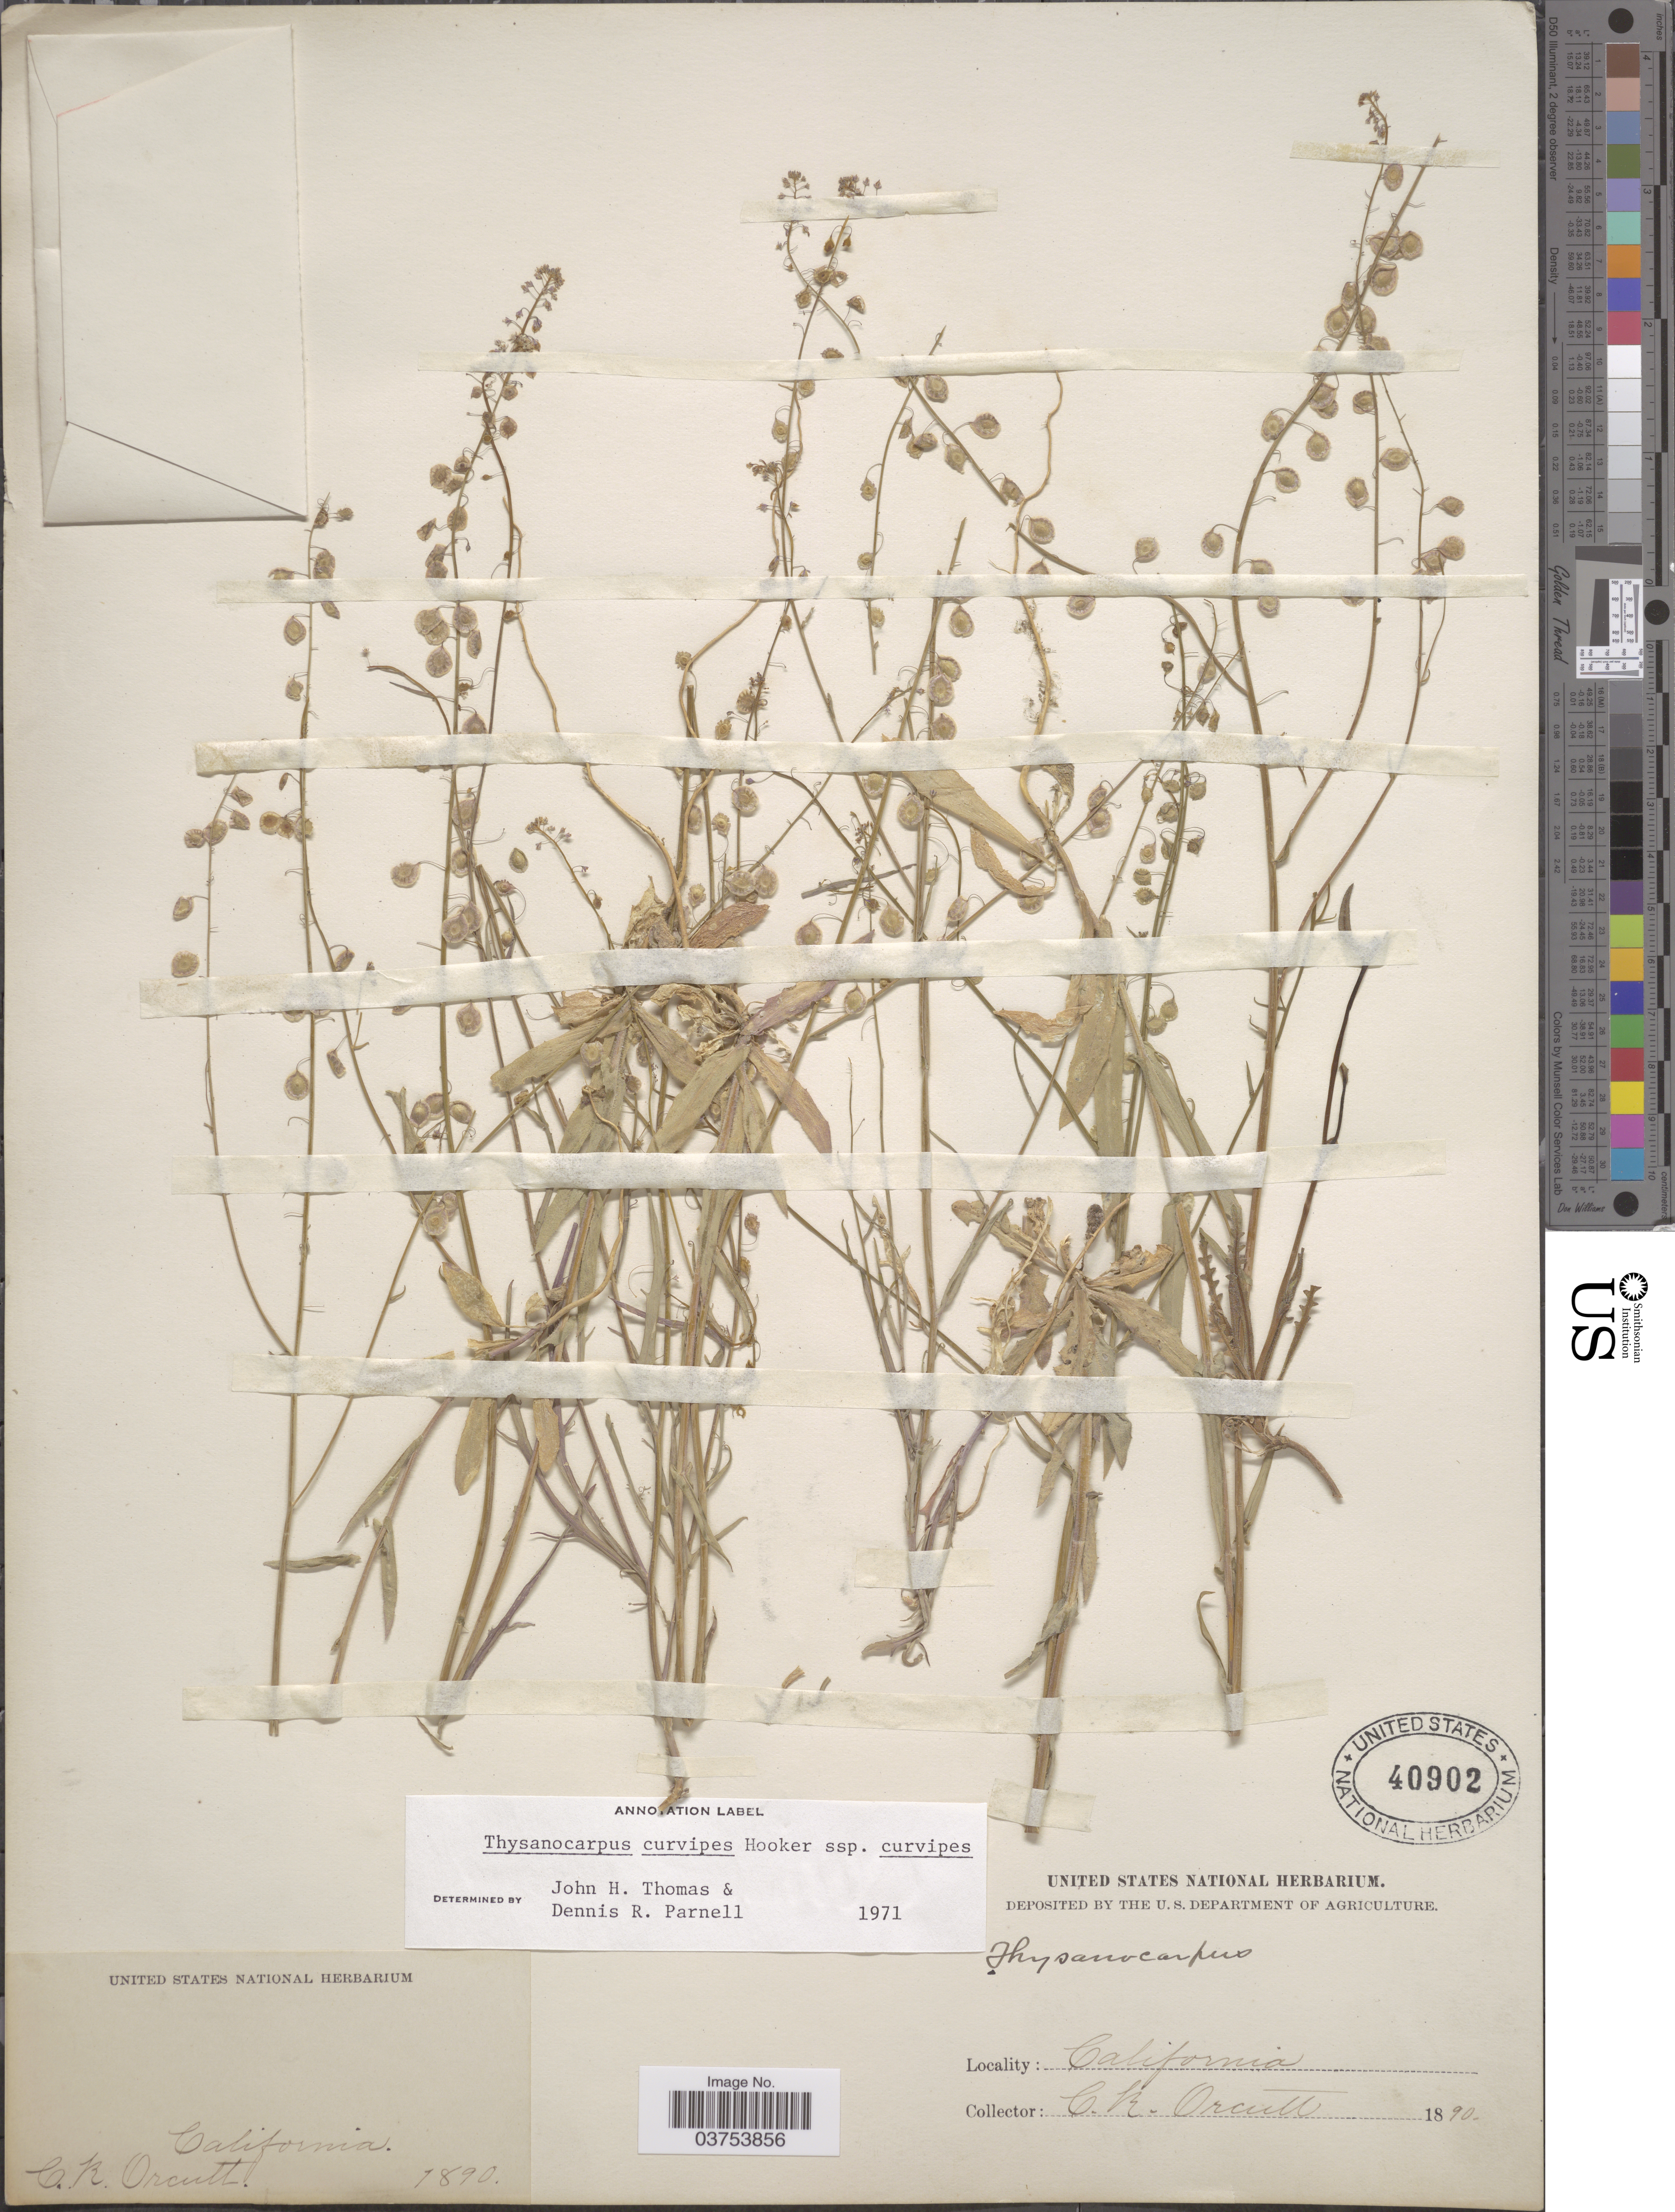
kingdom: Plantae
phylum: Tracheophyta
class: Magnoliopsida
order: Brassicales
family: Brassicaceae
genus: Thysanocarpus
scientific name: Thysanocarpus curvipes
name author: Hook.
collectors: C. R. Orcutt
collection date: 1890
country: United States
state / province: California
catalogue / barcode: US 40902